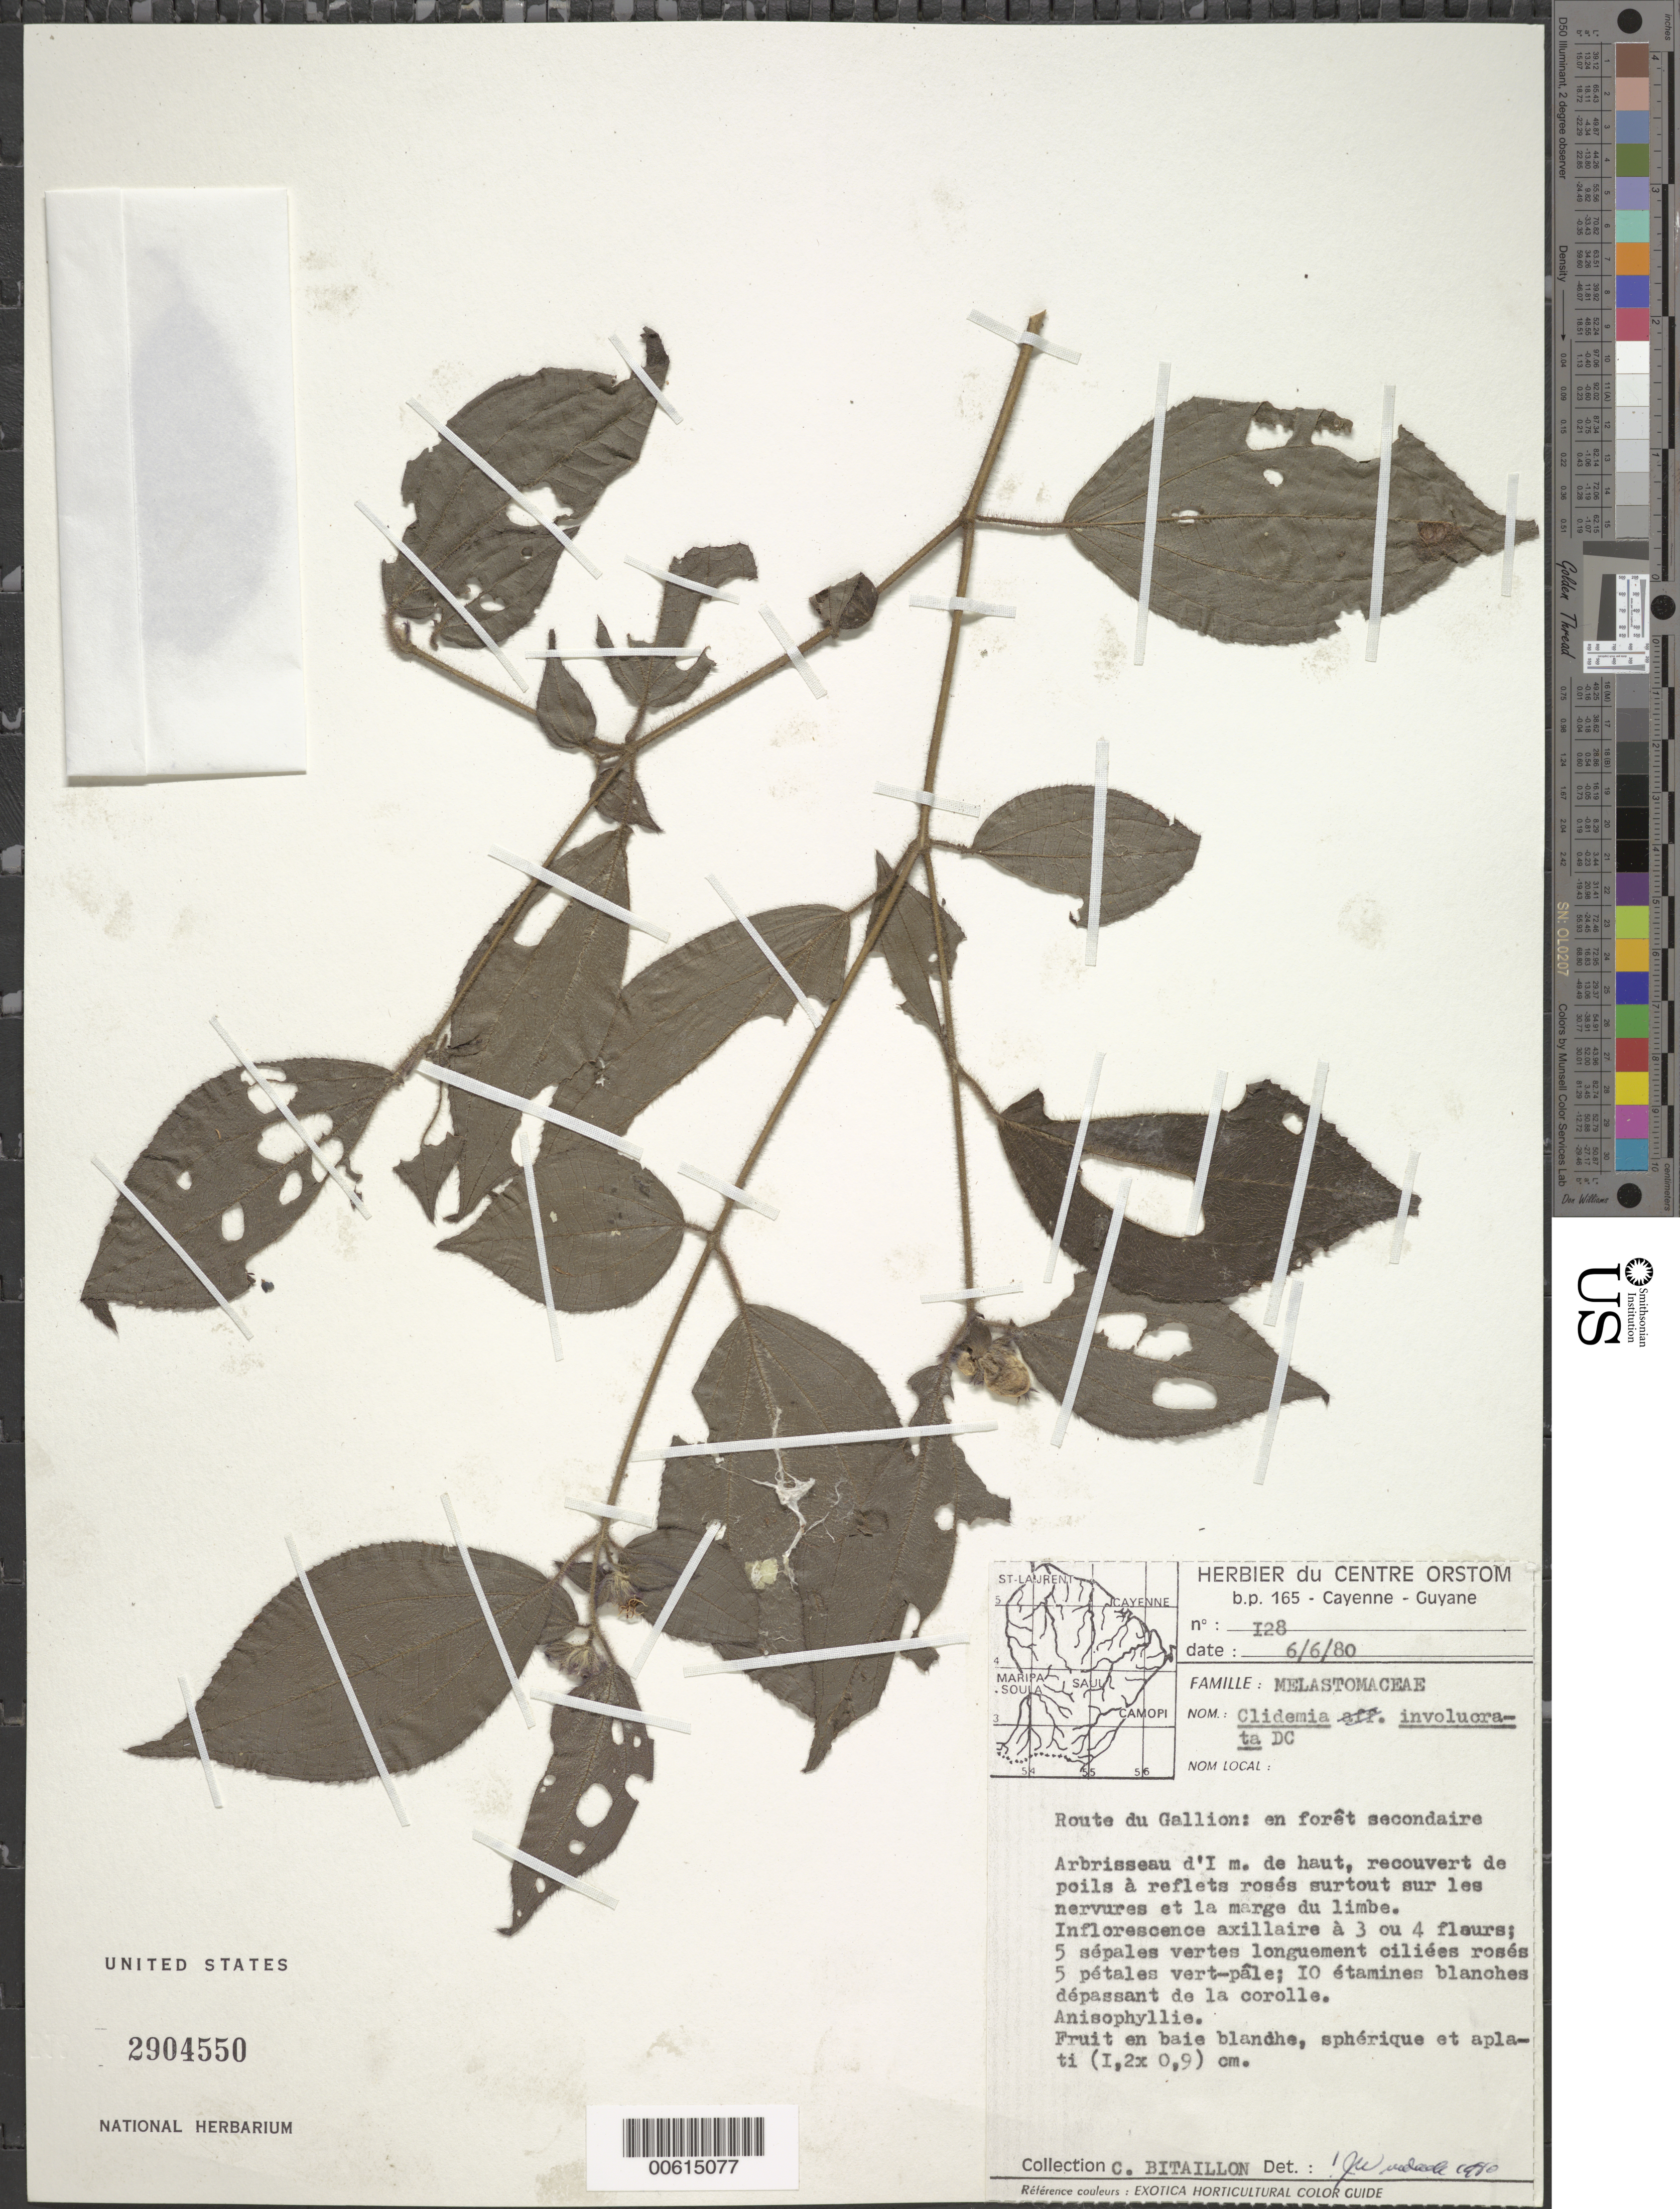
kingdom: Plantae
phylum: Tracheophyta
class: Magnoliopsida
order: Myrtales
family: Melastomataceae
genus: Clidemia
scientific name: Clidemia involucrata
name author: DC.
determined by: Wurdack, John J., (US), US (UNITED STATES)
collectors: C. Bitaillon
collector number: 128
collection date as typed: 6-Jun-80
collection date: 1980-06-06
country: French Guiana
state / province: Cayenne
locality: Ile de Cayenne, route du Gallion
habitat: Foret secondaire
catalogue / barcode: US 2904550